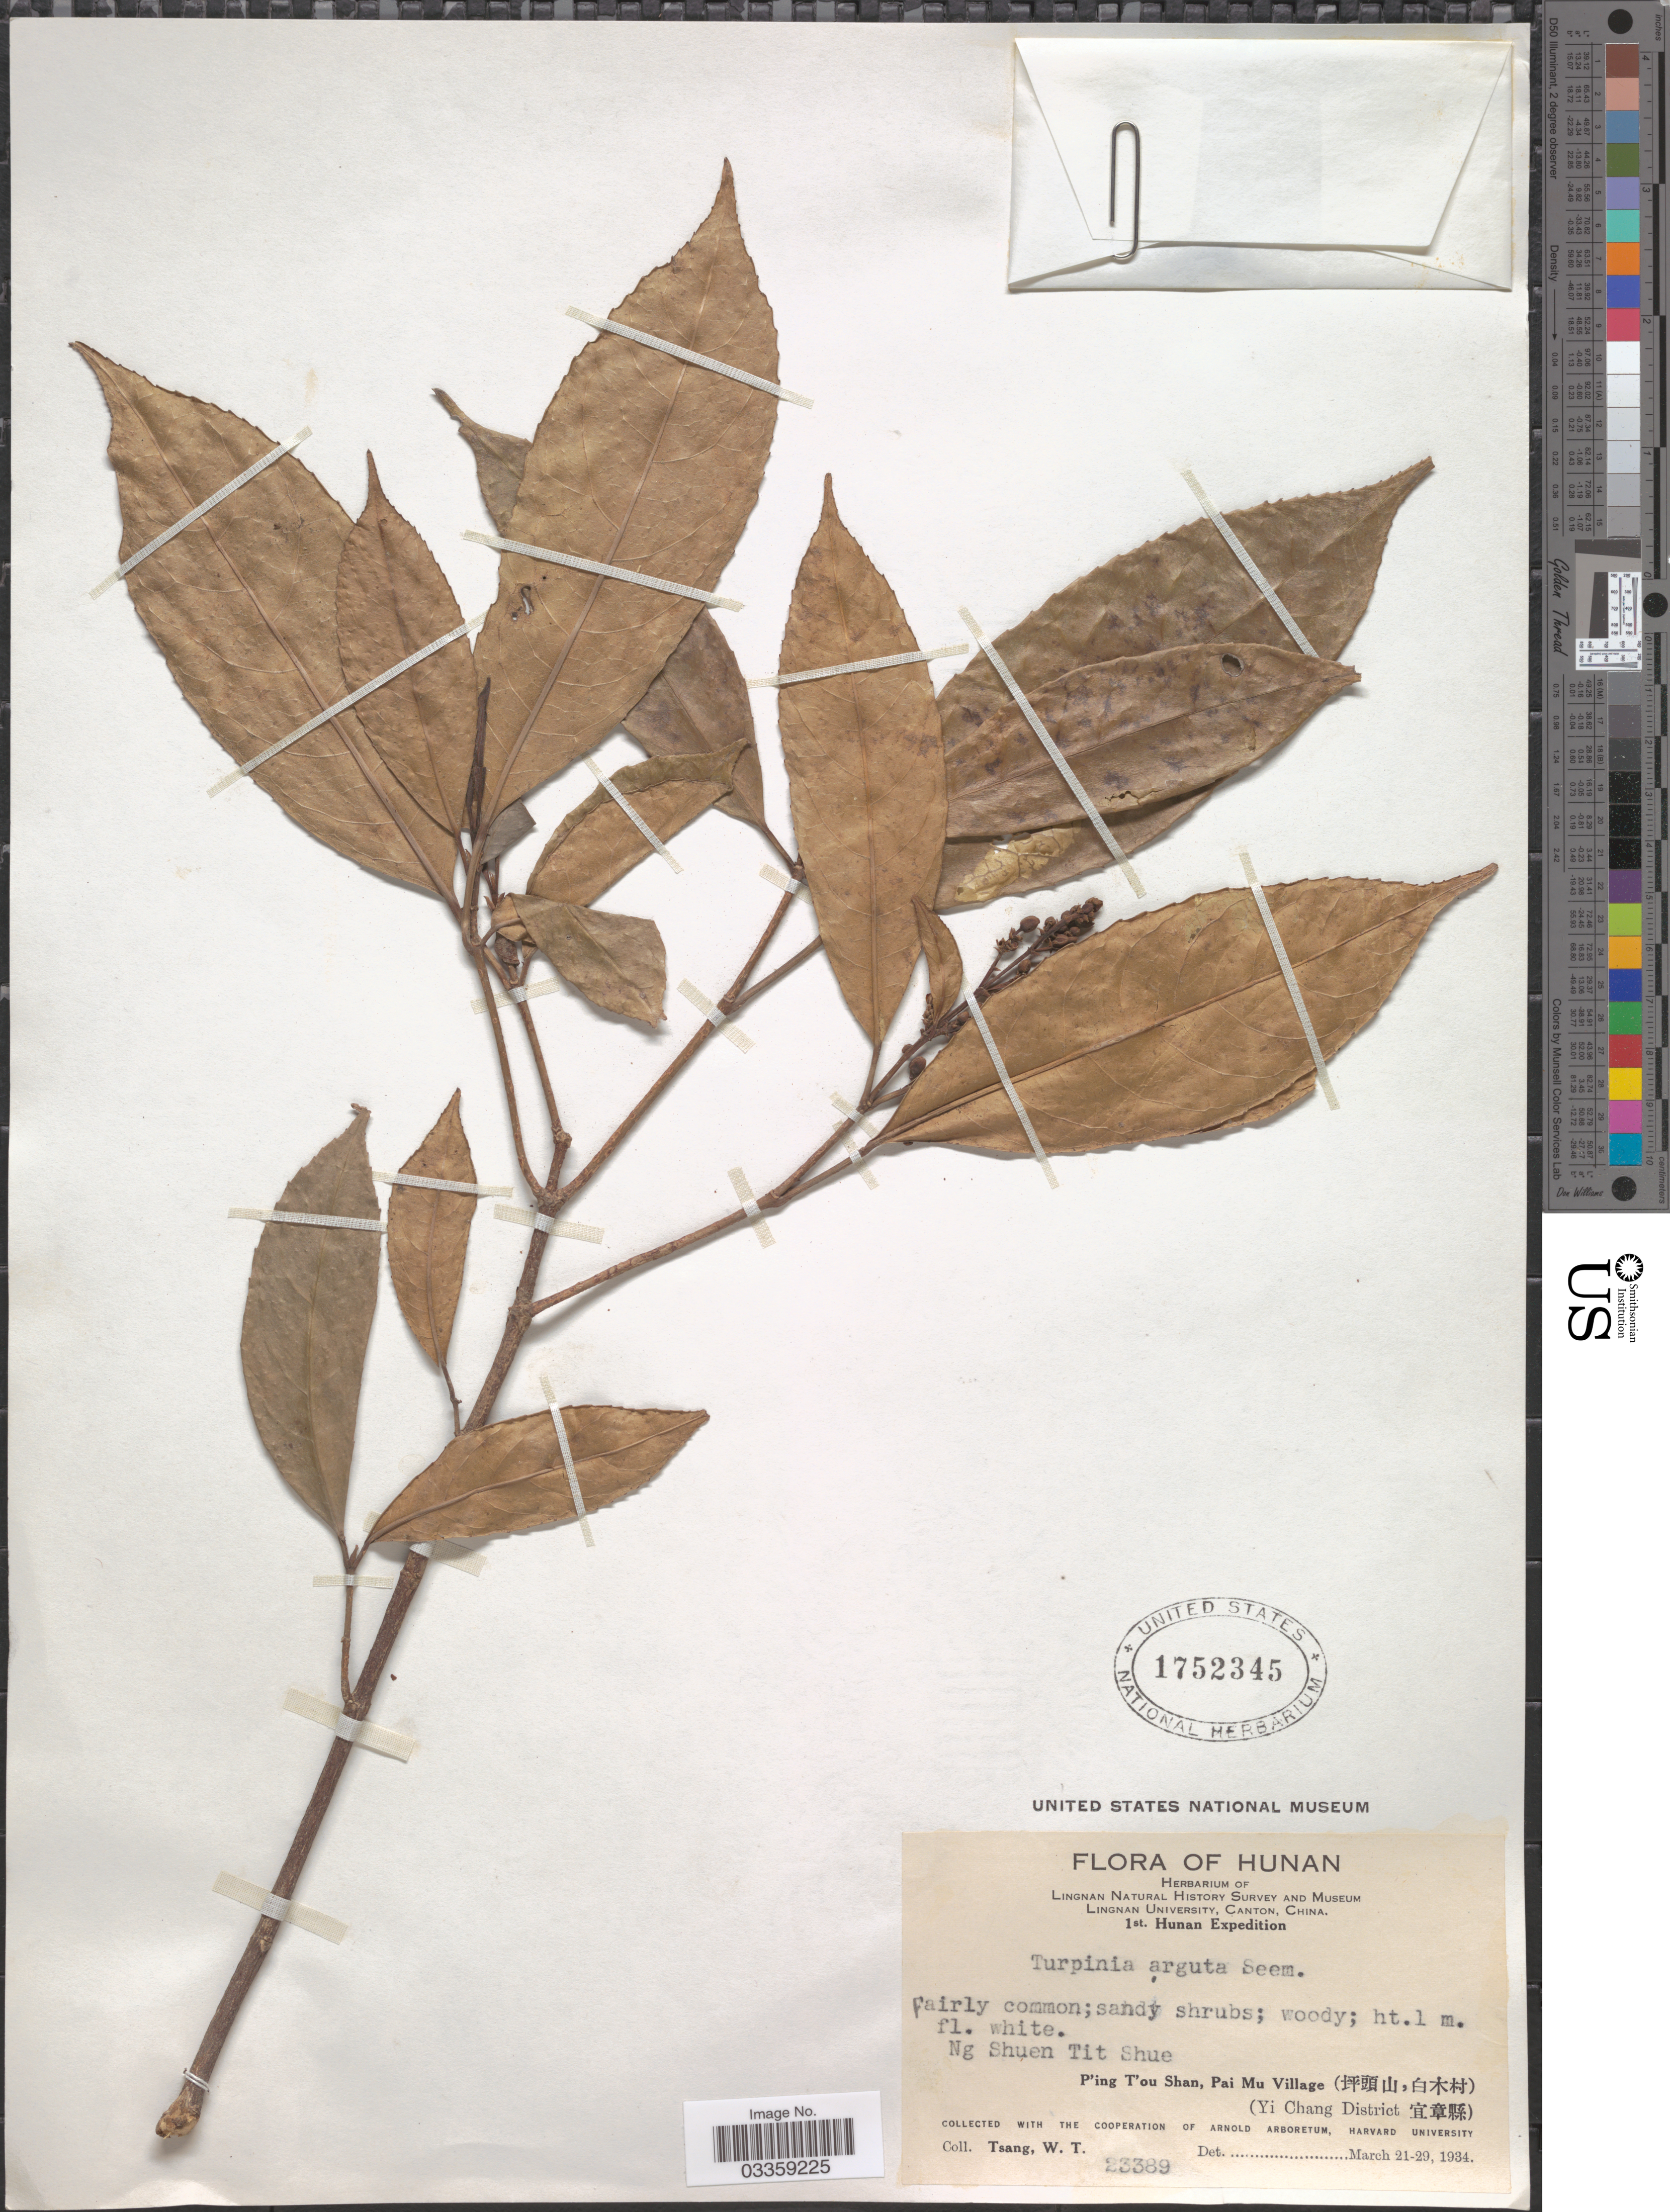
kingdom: Plantae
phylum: Tracheophyta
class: Magnoliopsida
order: Crossosomatales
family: Staphyleaceae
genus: Turpinia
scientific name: Turpinia arguta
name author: (Lindl.) Seem.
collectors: W. T. Tsang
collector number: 23389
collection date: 1934-03-21/1934-03-29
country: China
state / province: Hunan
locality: Ng Shuen Tit Shue [unsure placement], P'ing T'ou Shan, Pai Mu Village (X) (Yi Chang District X).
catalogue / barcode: US 1752345